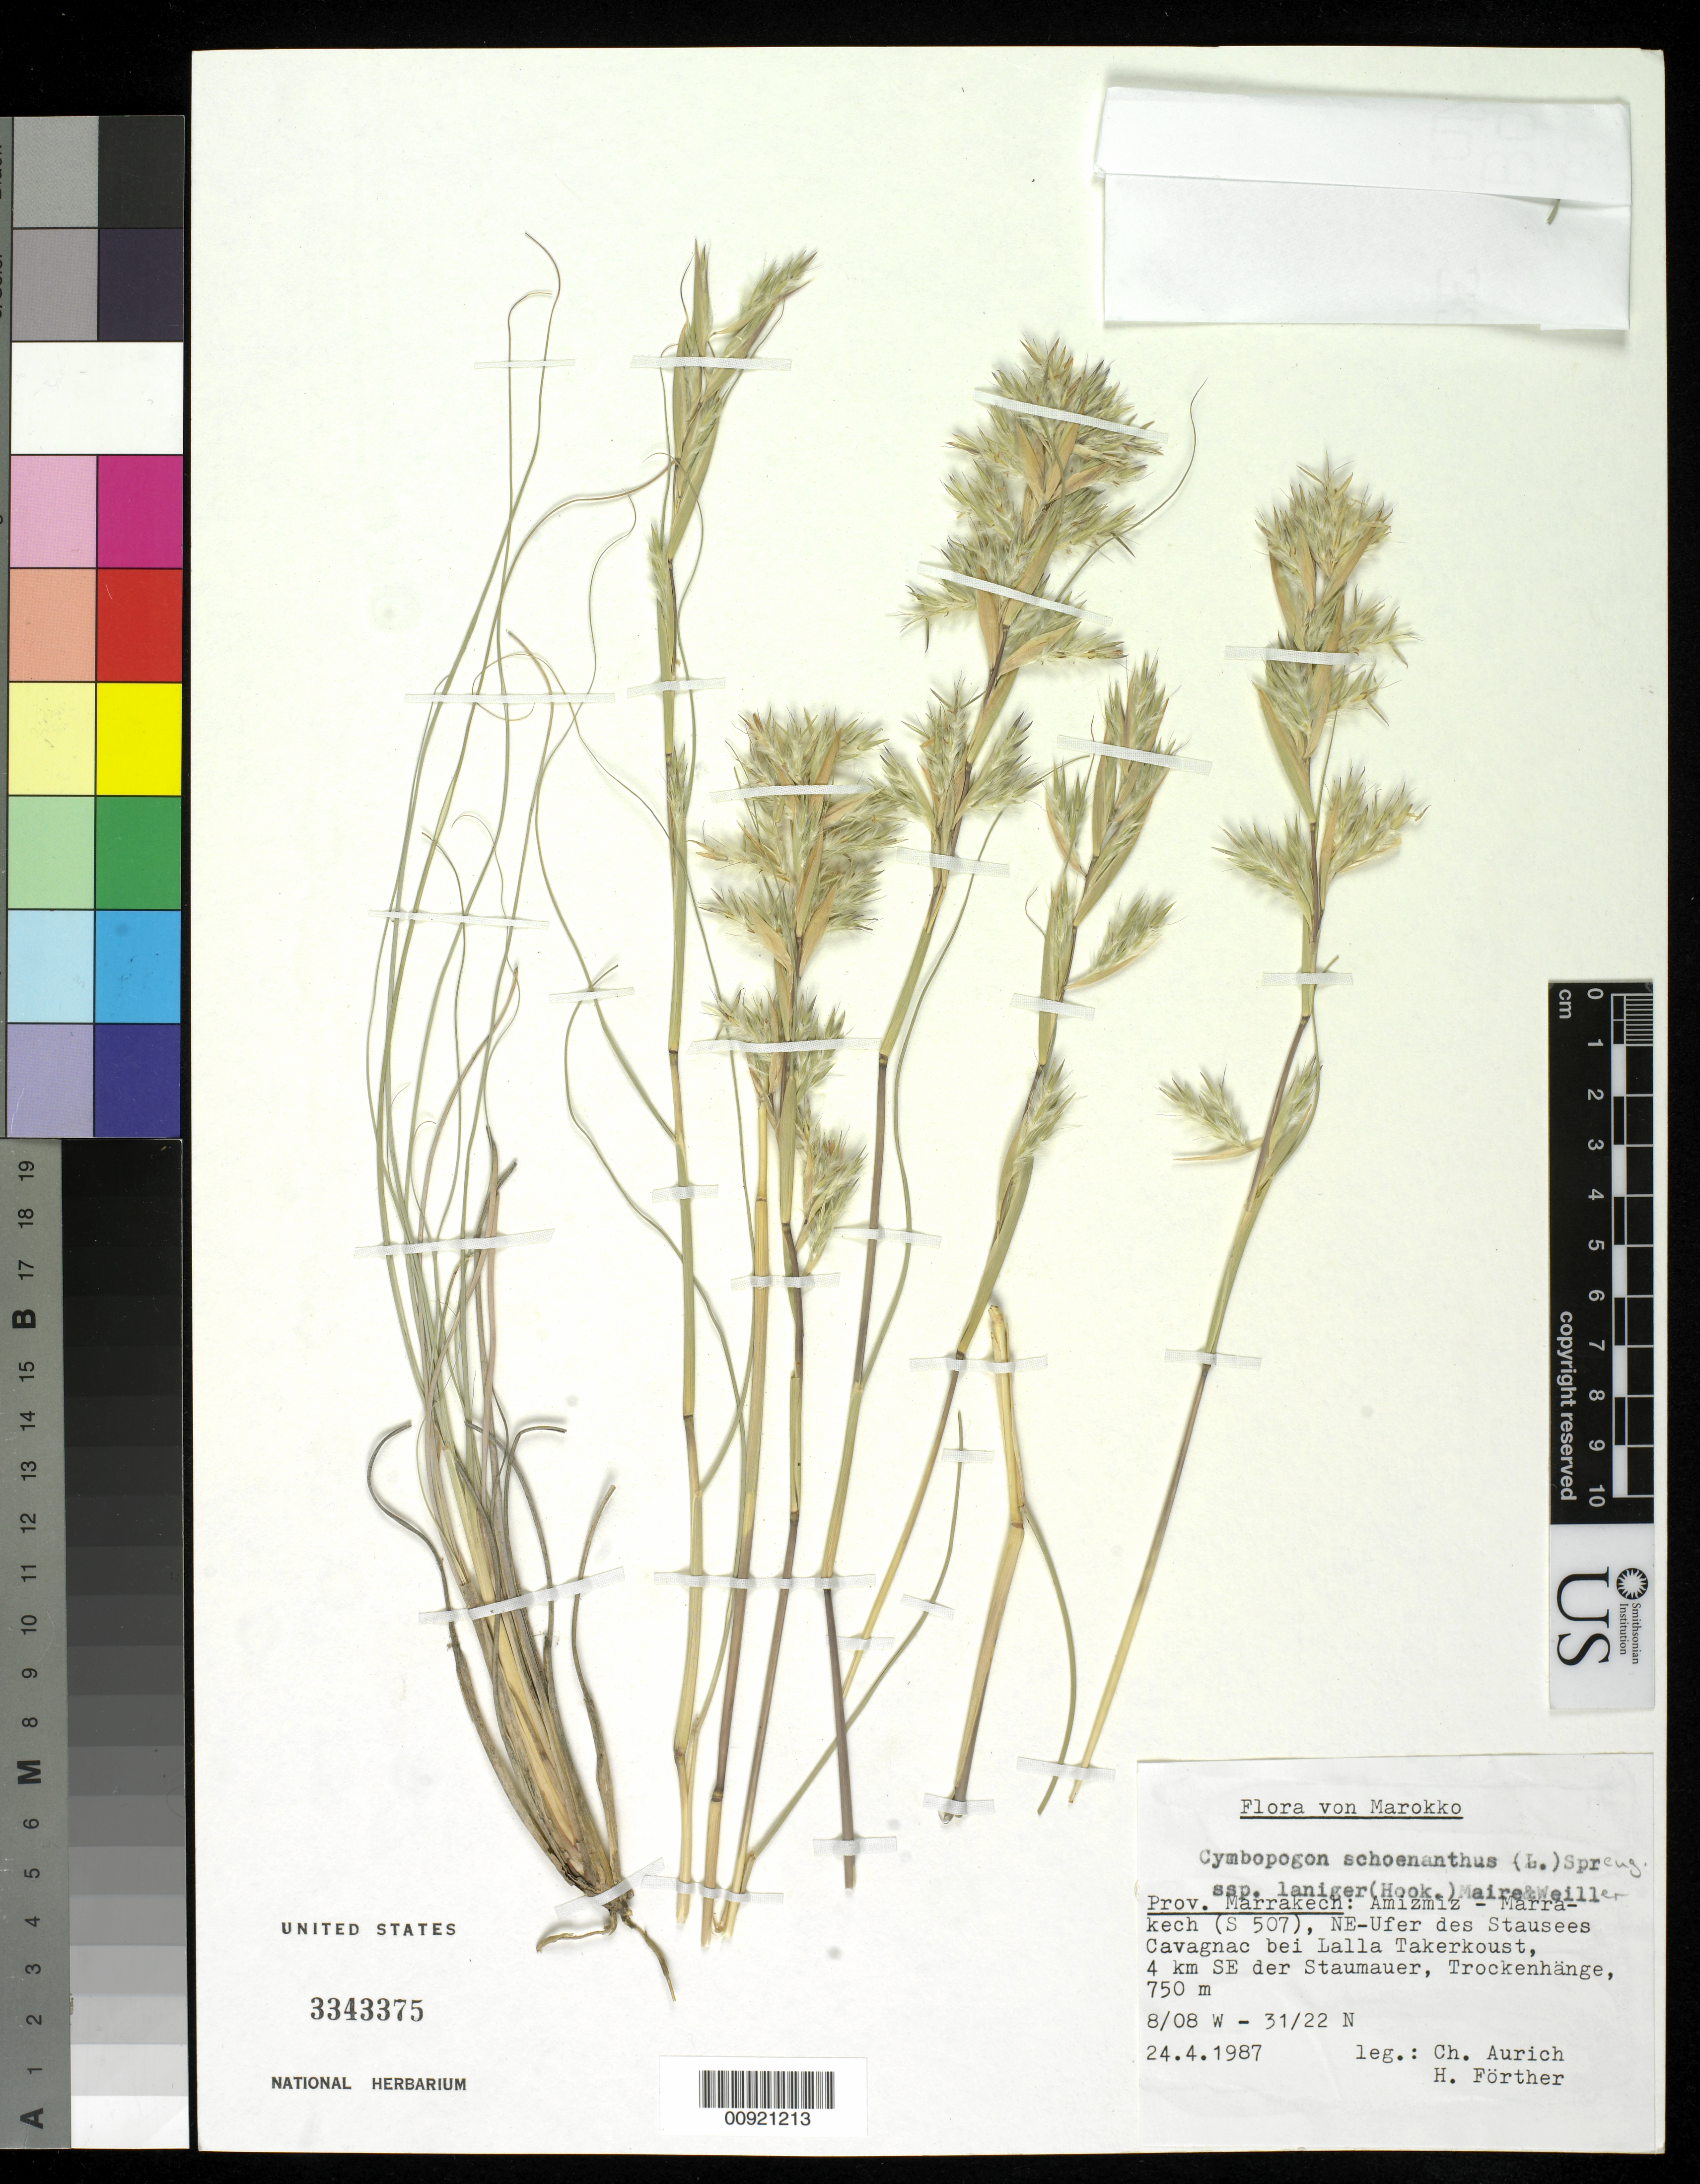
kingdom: Plantae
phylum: Tracheophyta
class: Liliopsida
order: Poales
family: Poaceae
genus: Cymbopogon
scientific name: Cymbopogon schoenanthus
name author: (L.) Spreng.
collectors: H. Förther & C. Aurich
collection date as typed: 24 Apr 1987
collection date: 1987-04-24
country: Morocco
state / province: Marrakech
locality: Amizmiz. "Ufer des Stausees Cavagnac bei Lalla Takerkoust, 4 km SE der Staumauer, Trockenhänge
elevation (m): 750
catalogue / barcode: US 3343375